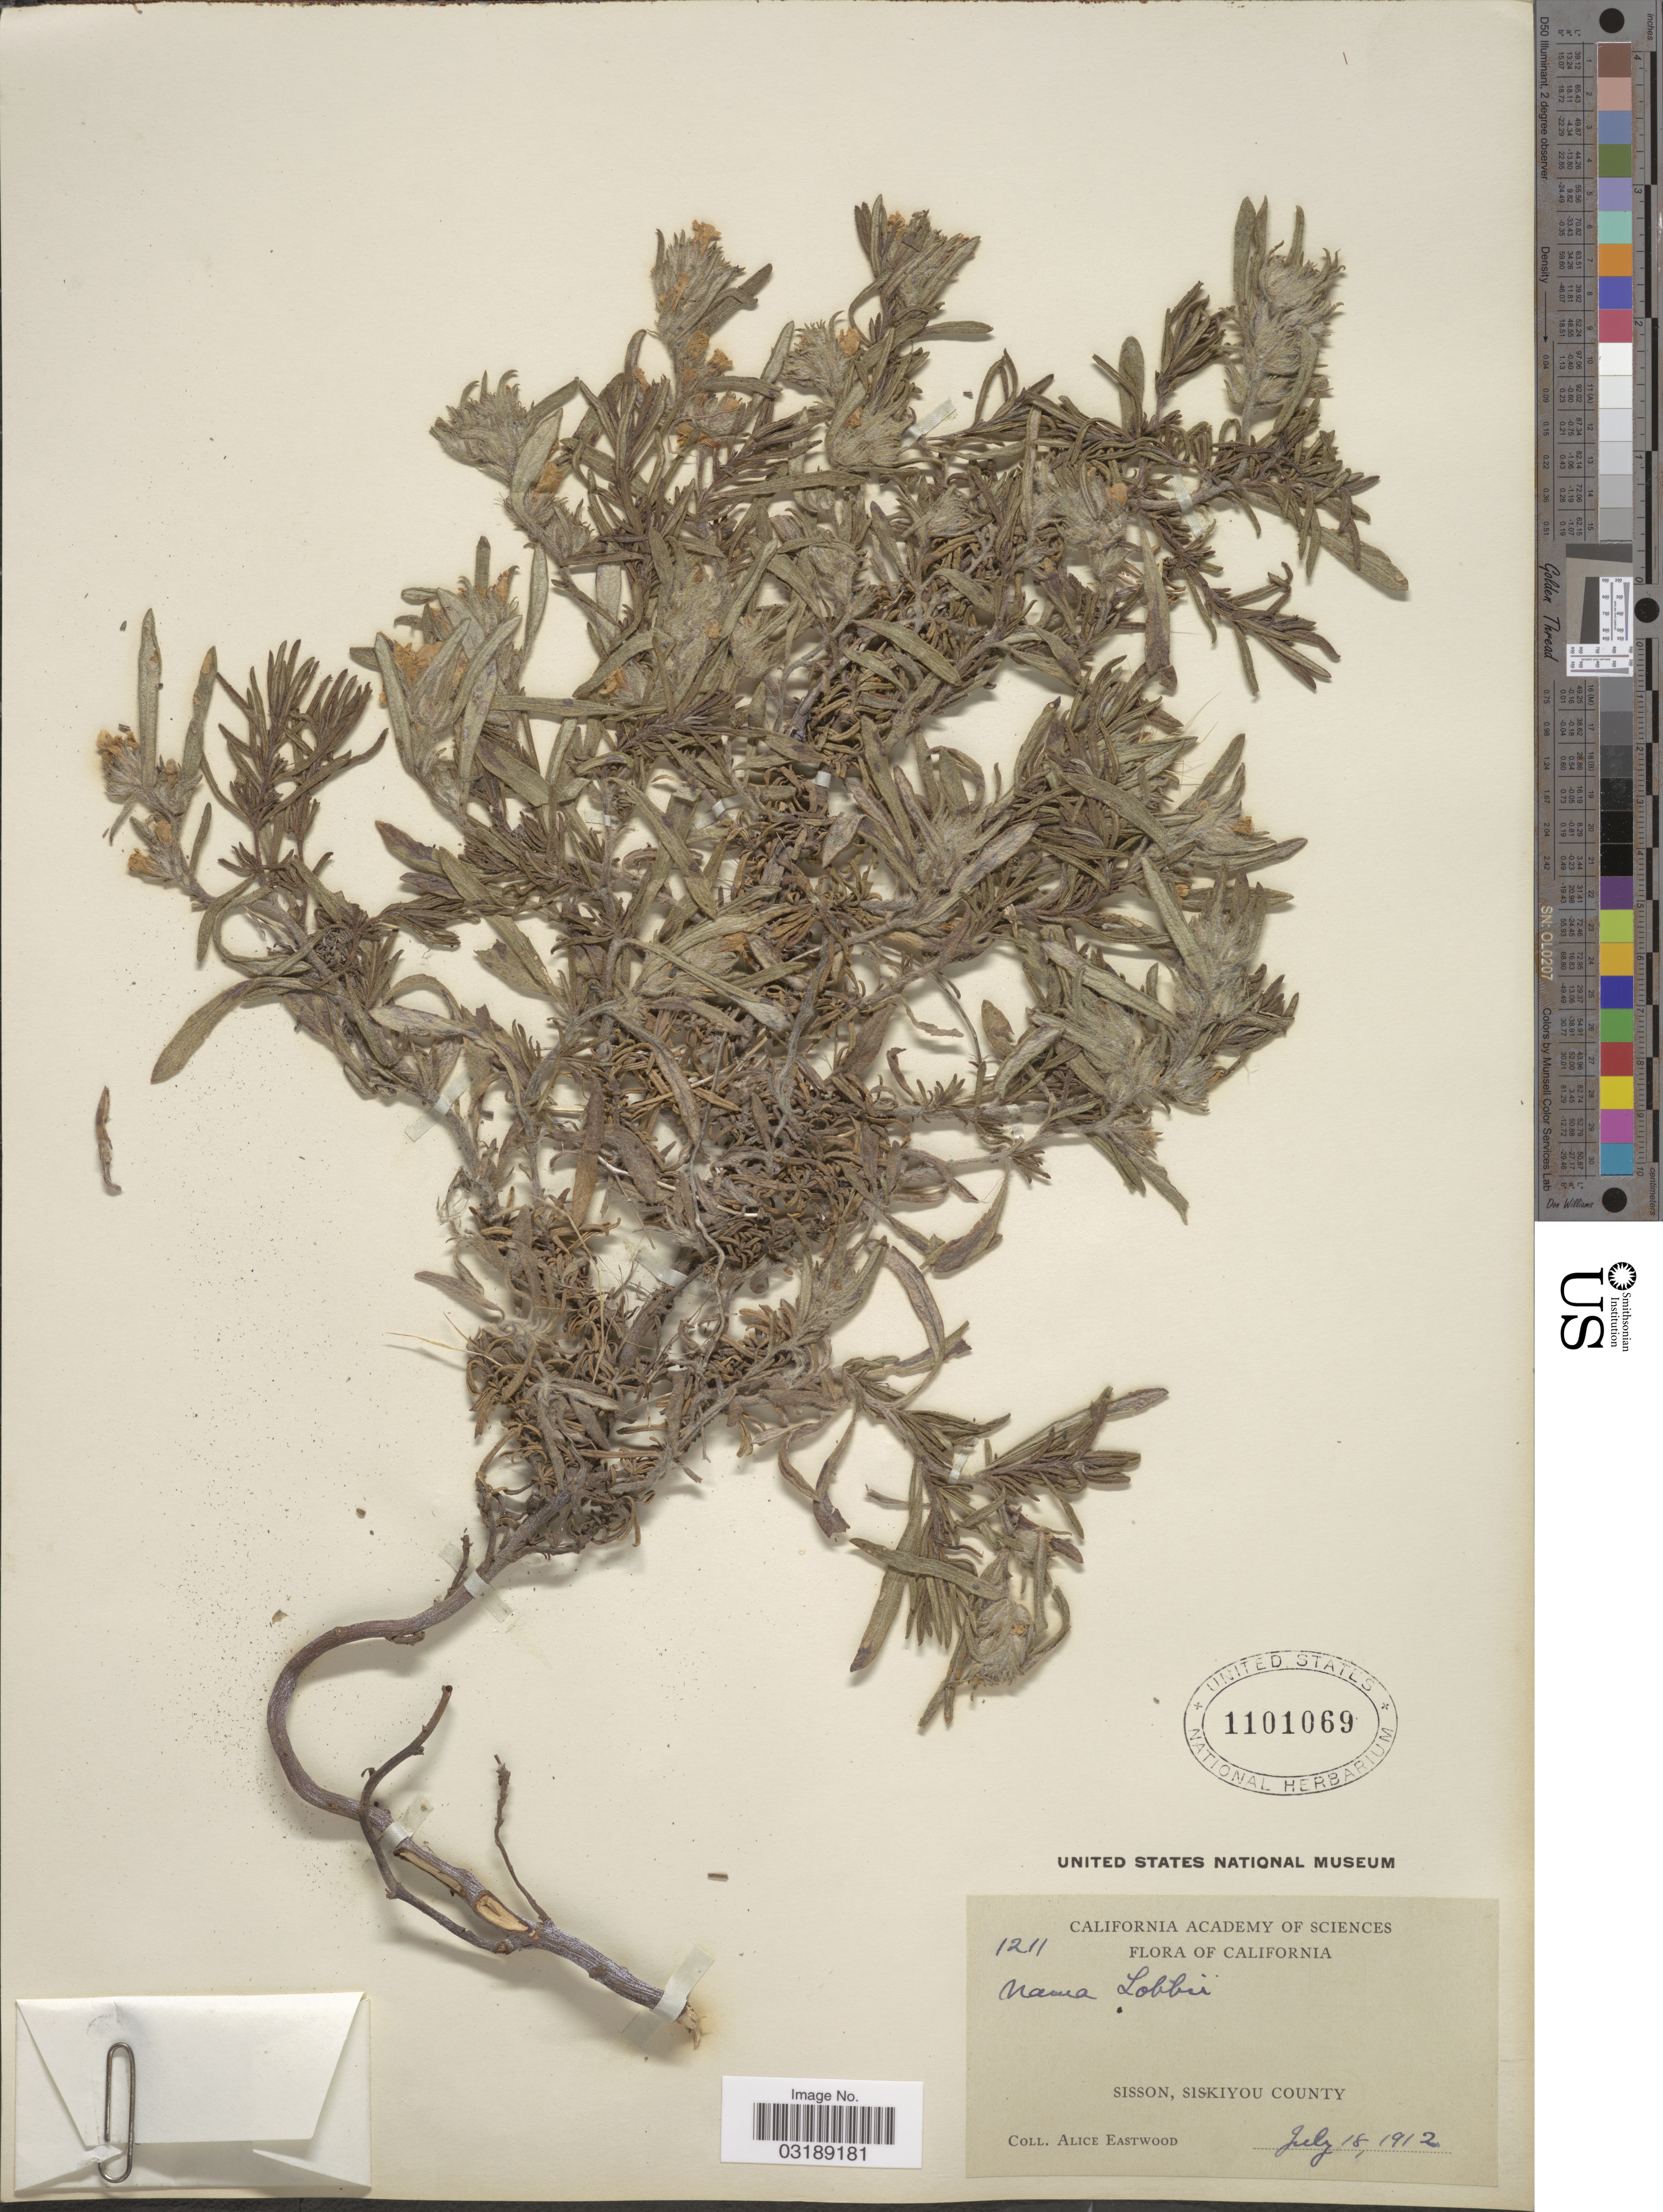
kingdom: Plantae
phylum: Tracheophyta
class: Magnoliopsida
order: Boraginales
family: Namaceae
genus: Nama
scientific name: Nama lobbii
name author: A. Gray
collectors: A. Eastwood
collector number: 1211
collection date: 1912-07-18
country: United States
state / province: California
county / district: Siskiyou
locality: Sisson, Siskiyou County.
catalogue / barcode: US 1101069